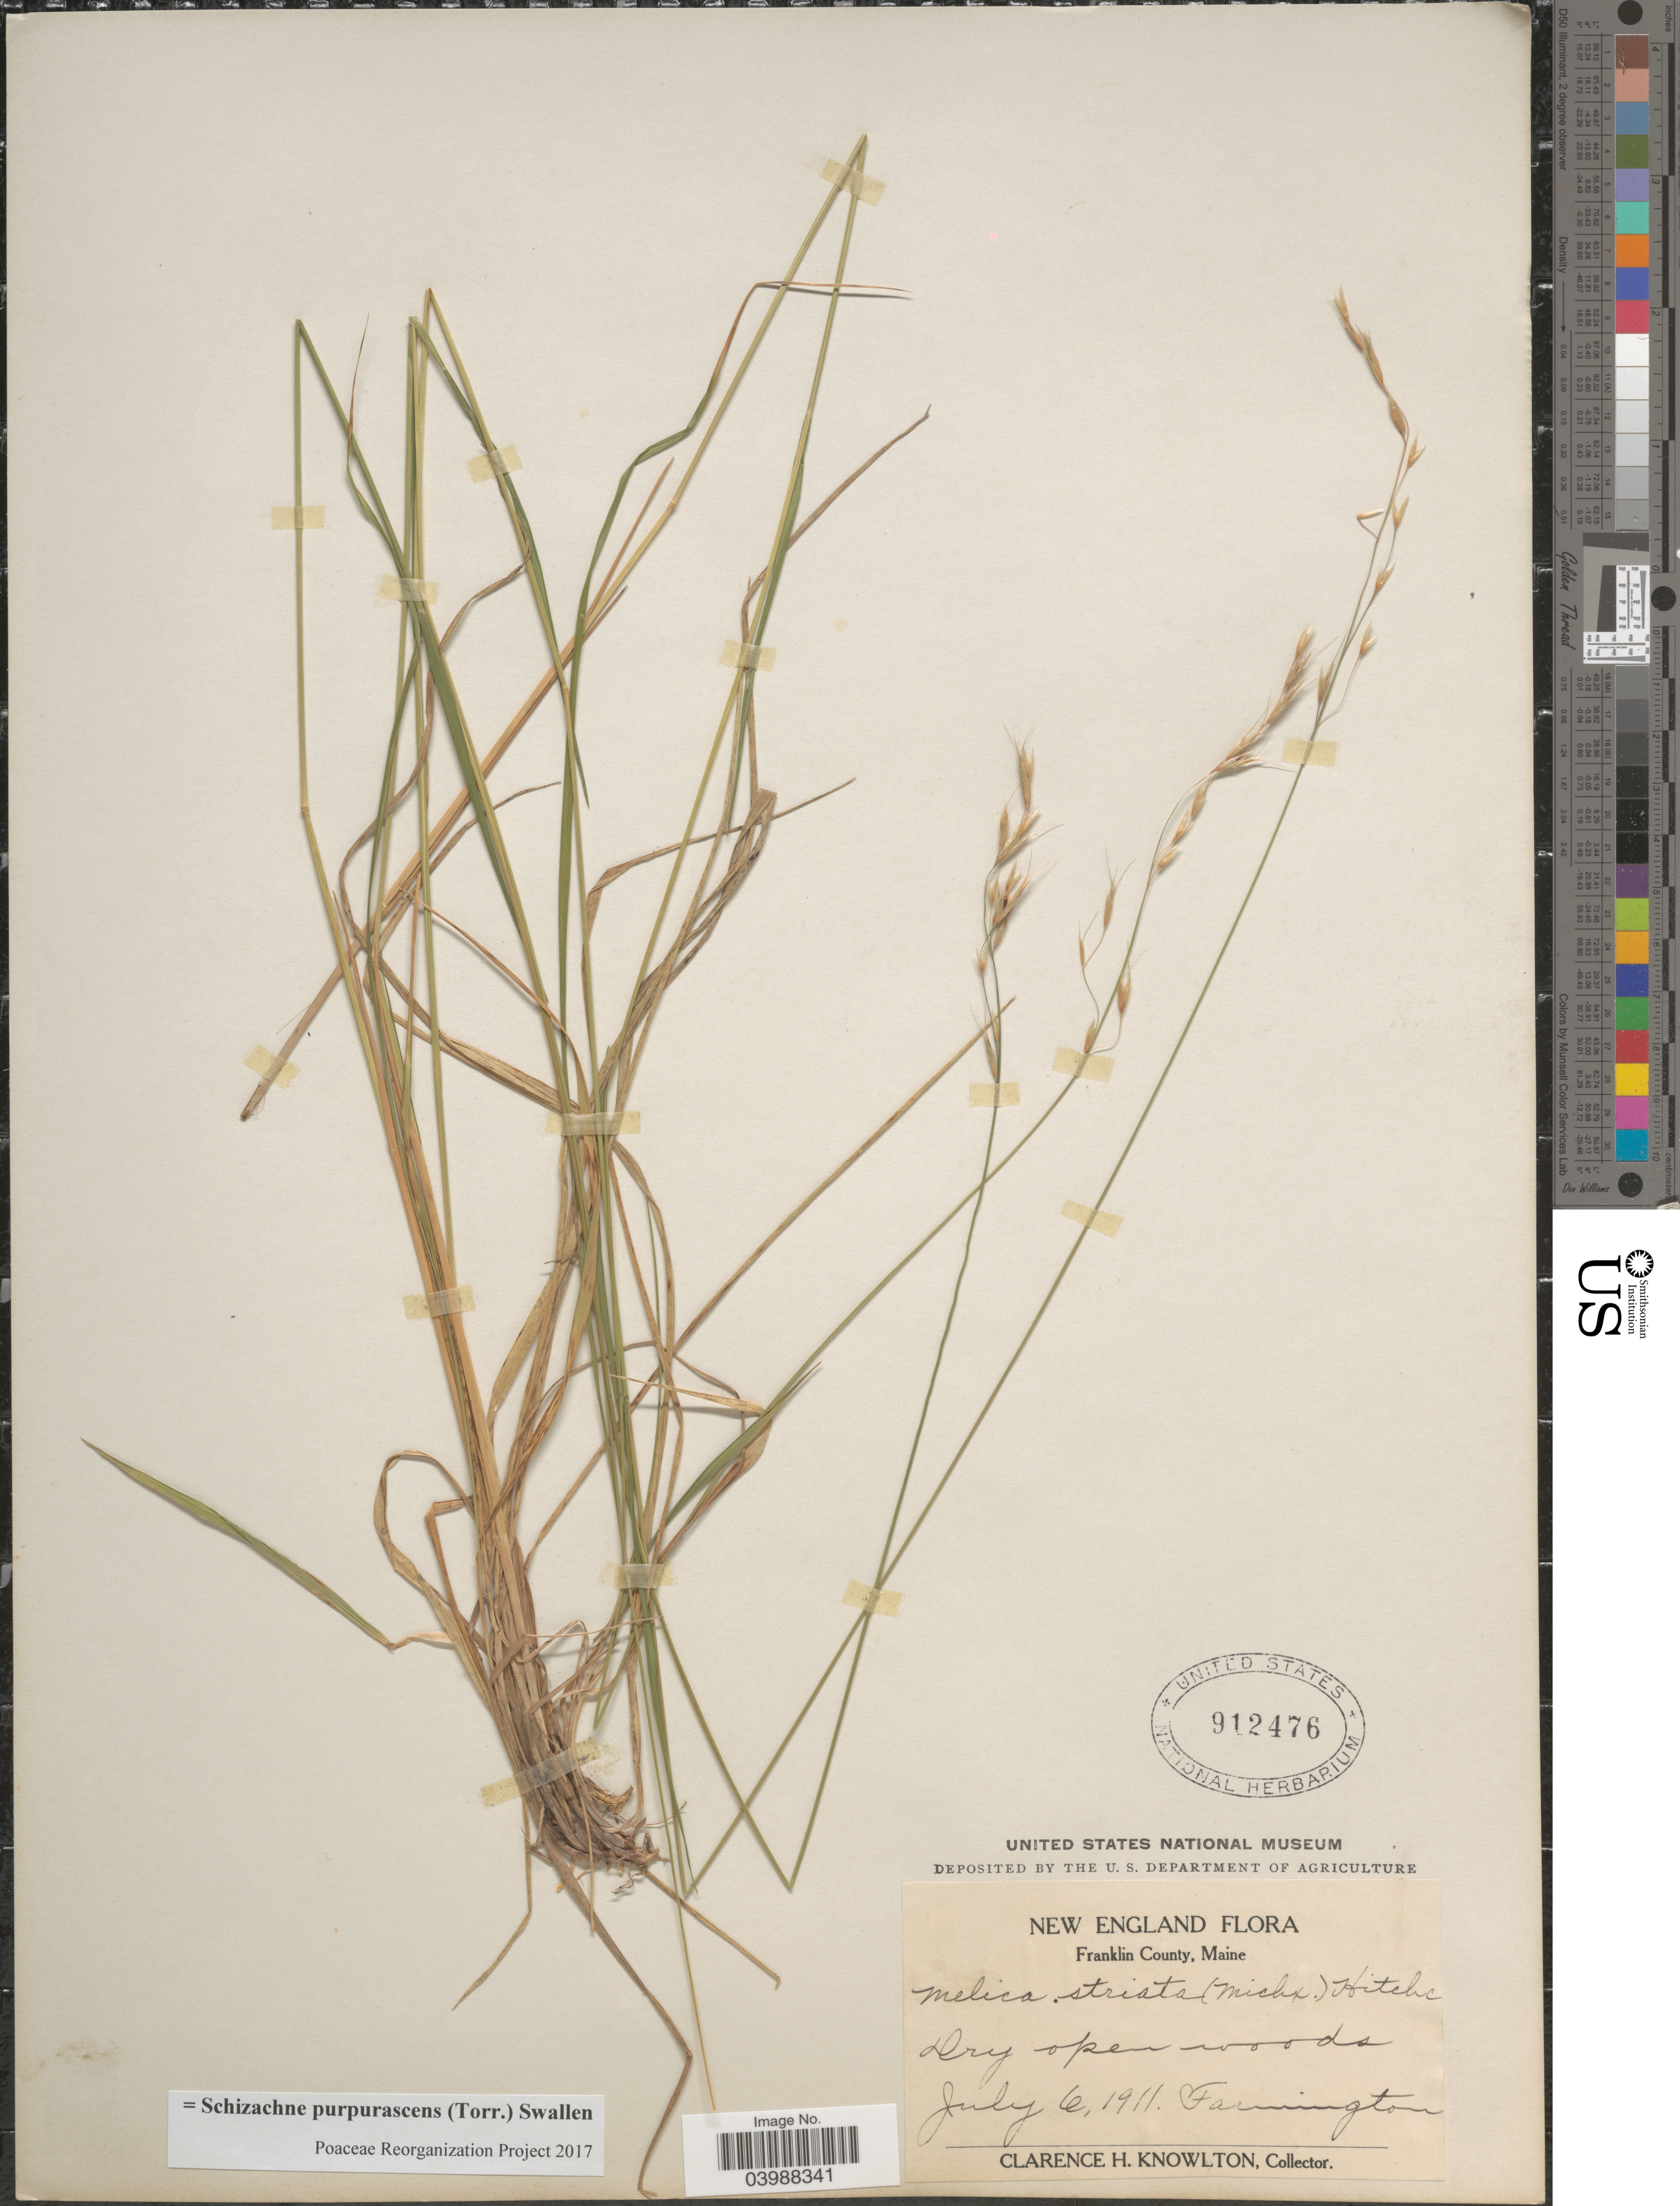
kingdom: Plantae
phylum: Tracheophyta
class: Liliopsida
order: Poales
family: Poaceae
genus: Schizachne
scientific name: Schizachne purpurascens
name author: (Torr.) Swallen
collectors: C. H. Knowlton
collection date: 1911-07-06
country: United States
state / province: Maine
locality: New England. Franklin County. Farmington.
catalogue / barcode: US 912476